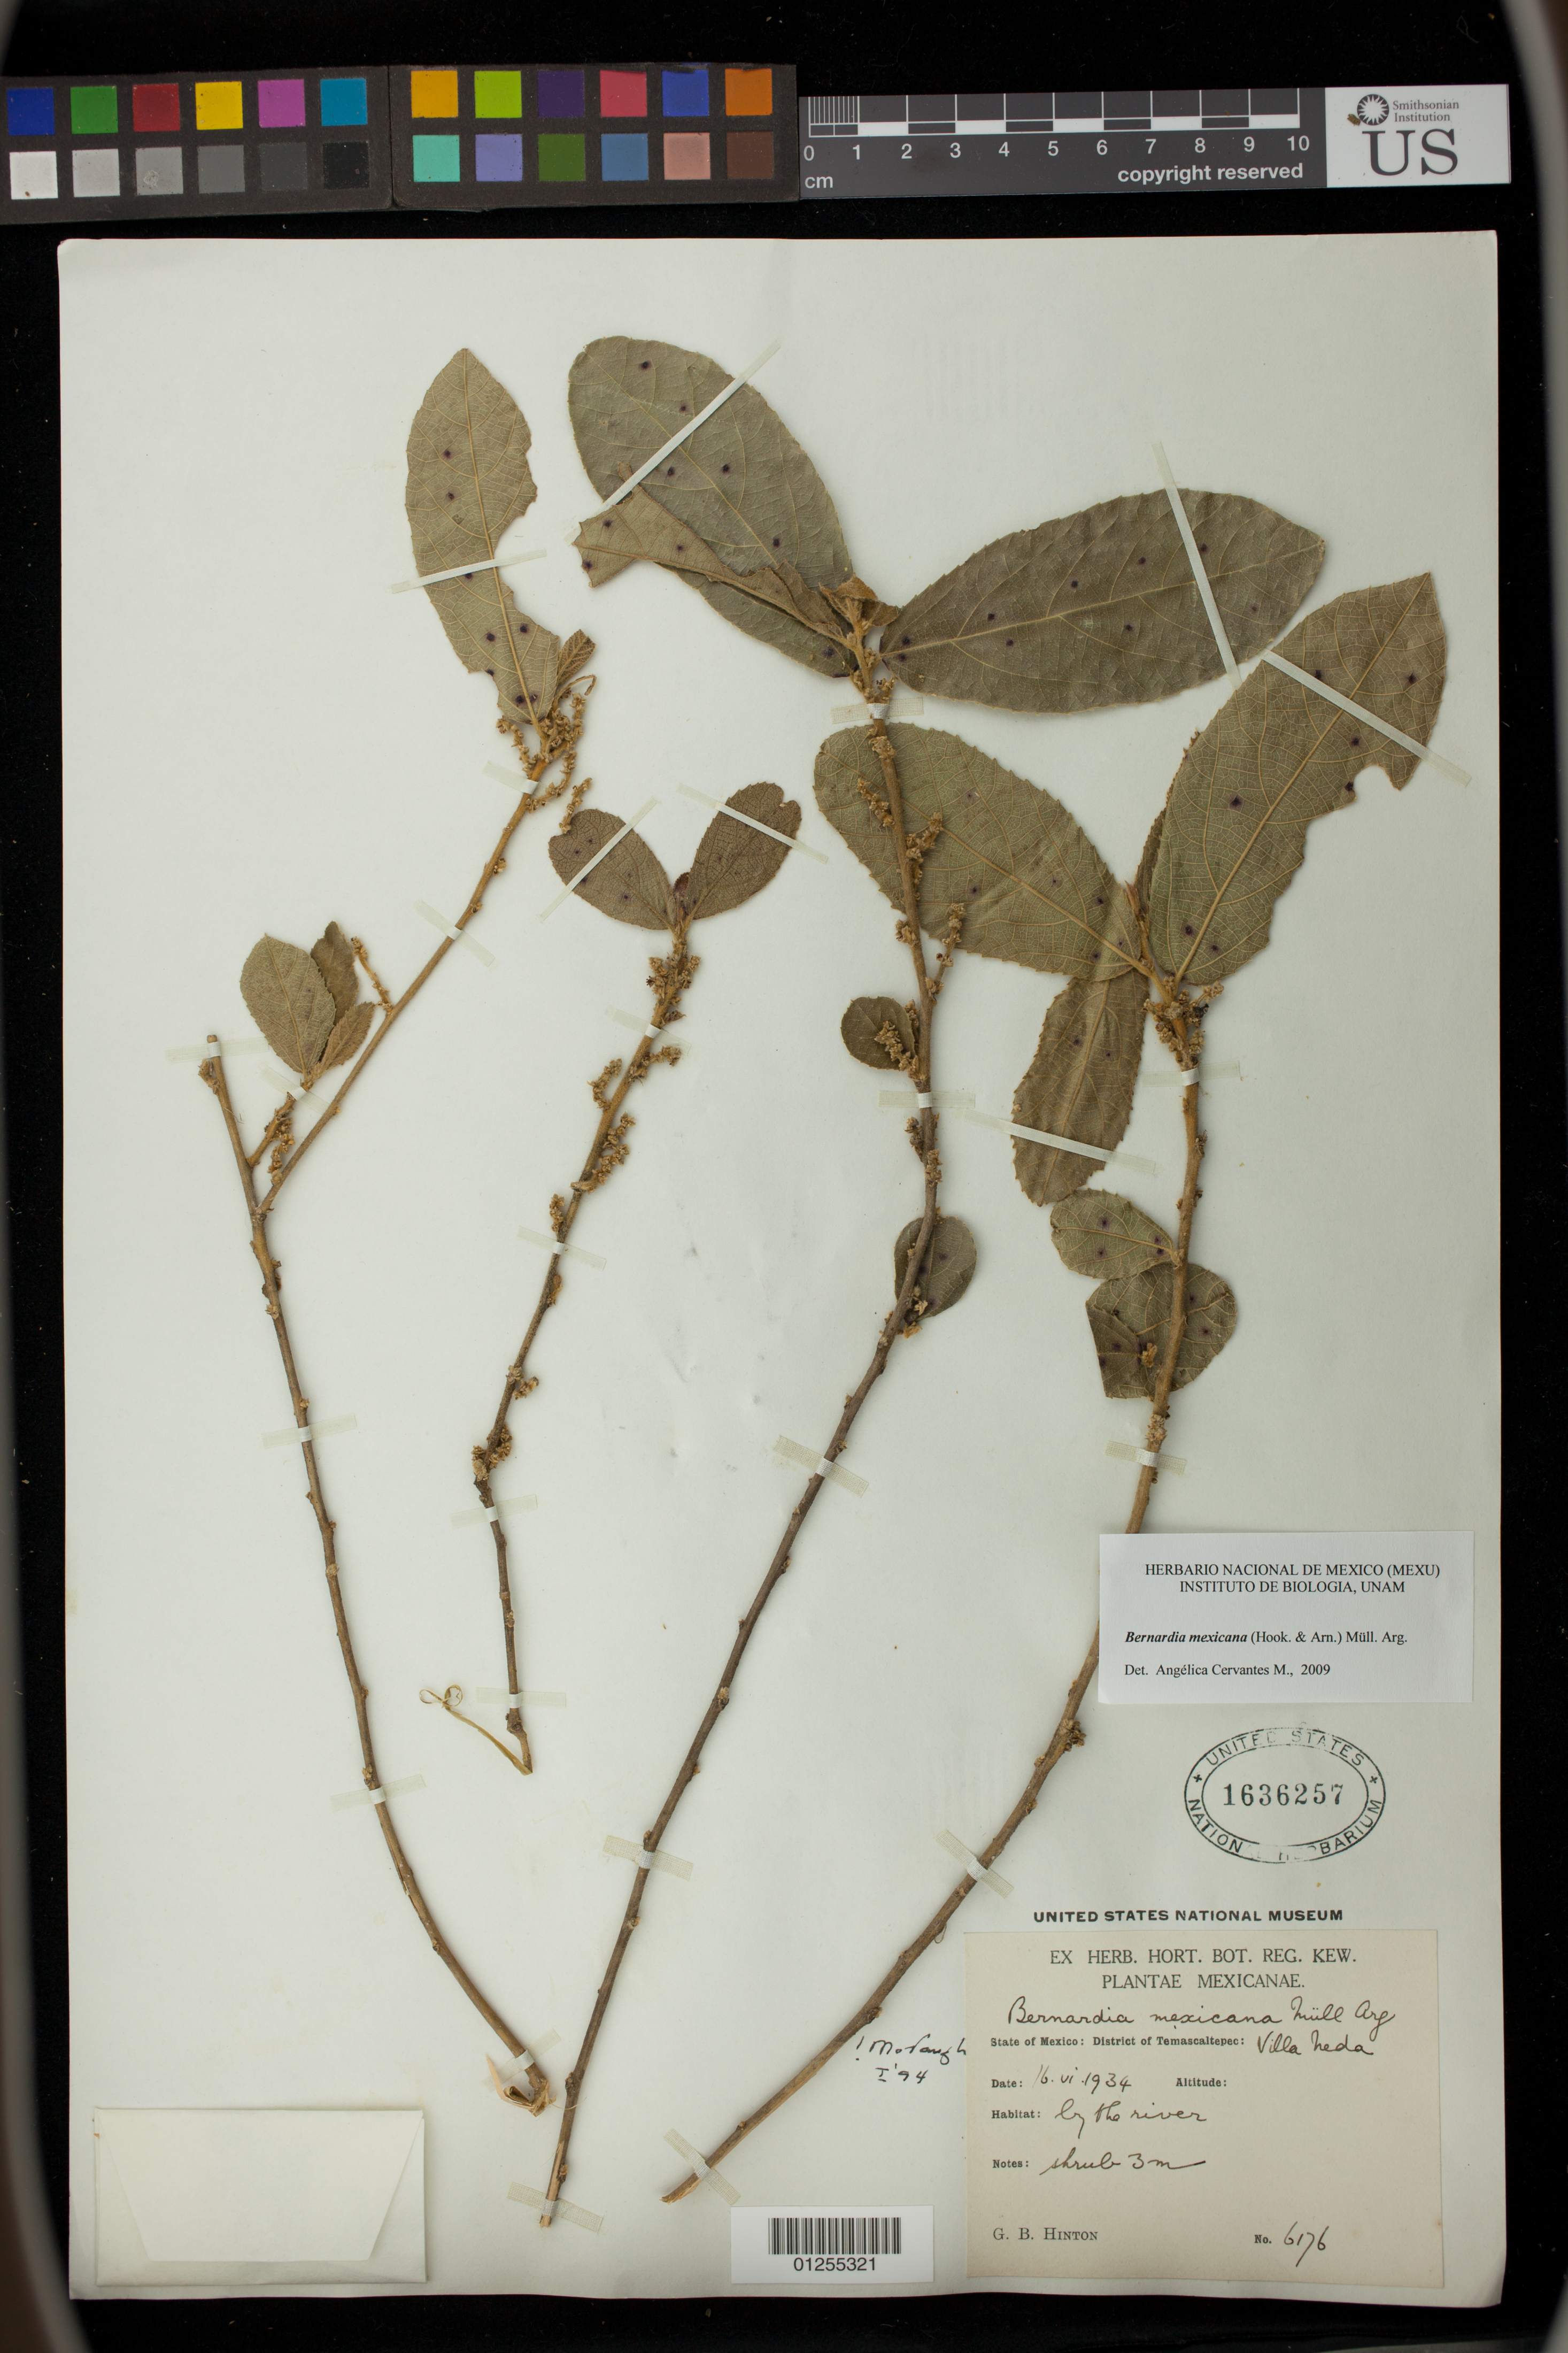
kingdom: Plantae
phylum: Tracheophyta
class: Magnoliopsida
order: Malpighiales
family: Euphorbiaceae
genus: Bernardia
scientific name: Bernardia mexicana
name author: (Hook. & Arn.) Müll. Arg.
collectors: G. B. Hinton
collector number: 6176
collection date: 1934-06-16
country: Mexico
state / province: México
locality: Temascaltepec, Villa Leda, by the river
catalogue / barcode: US 1636257